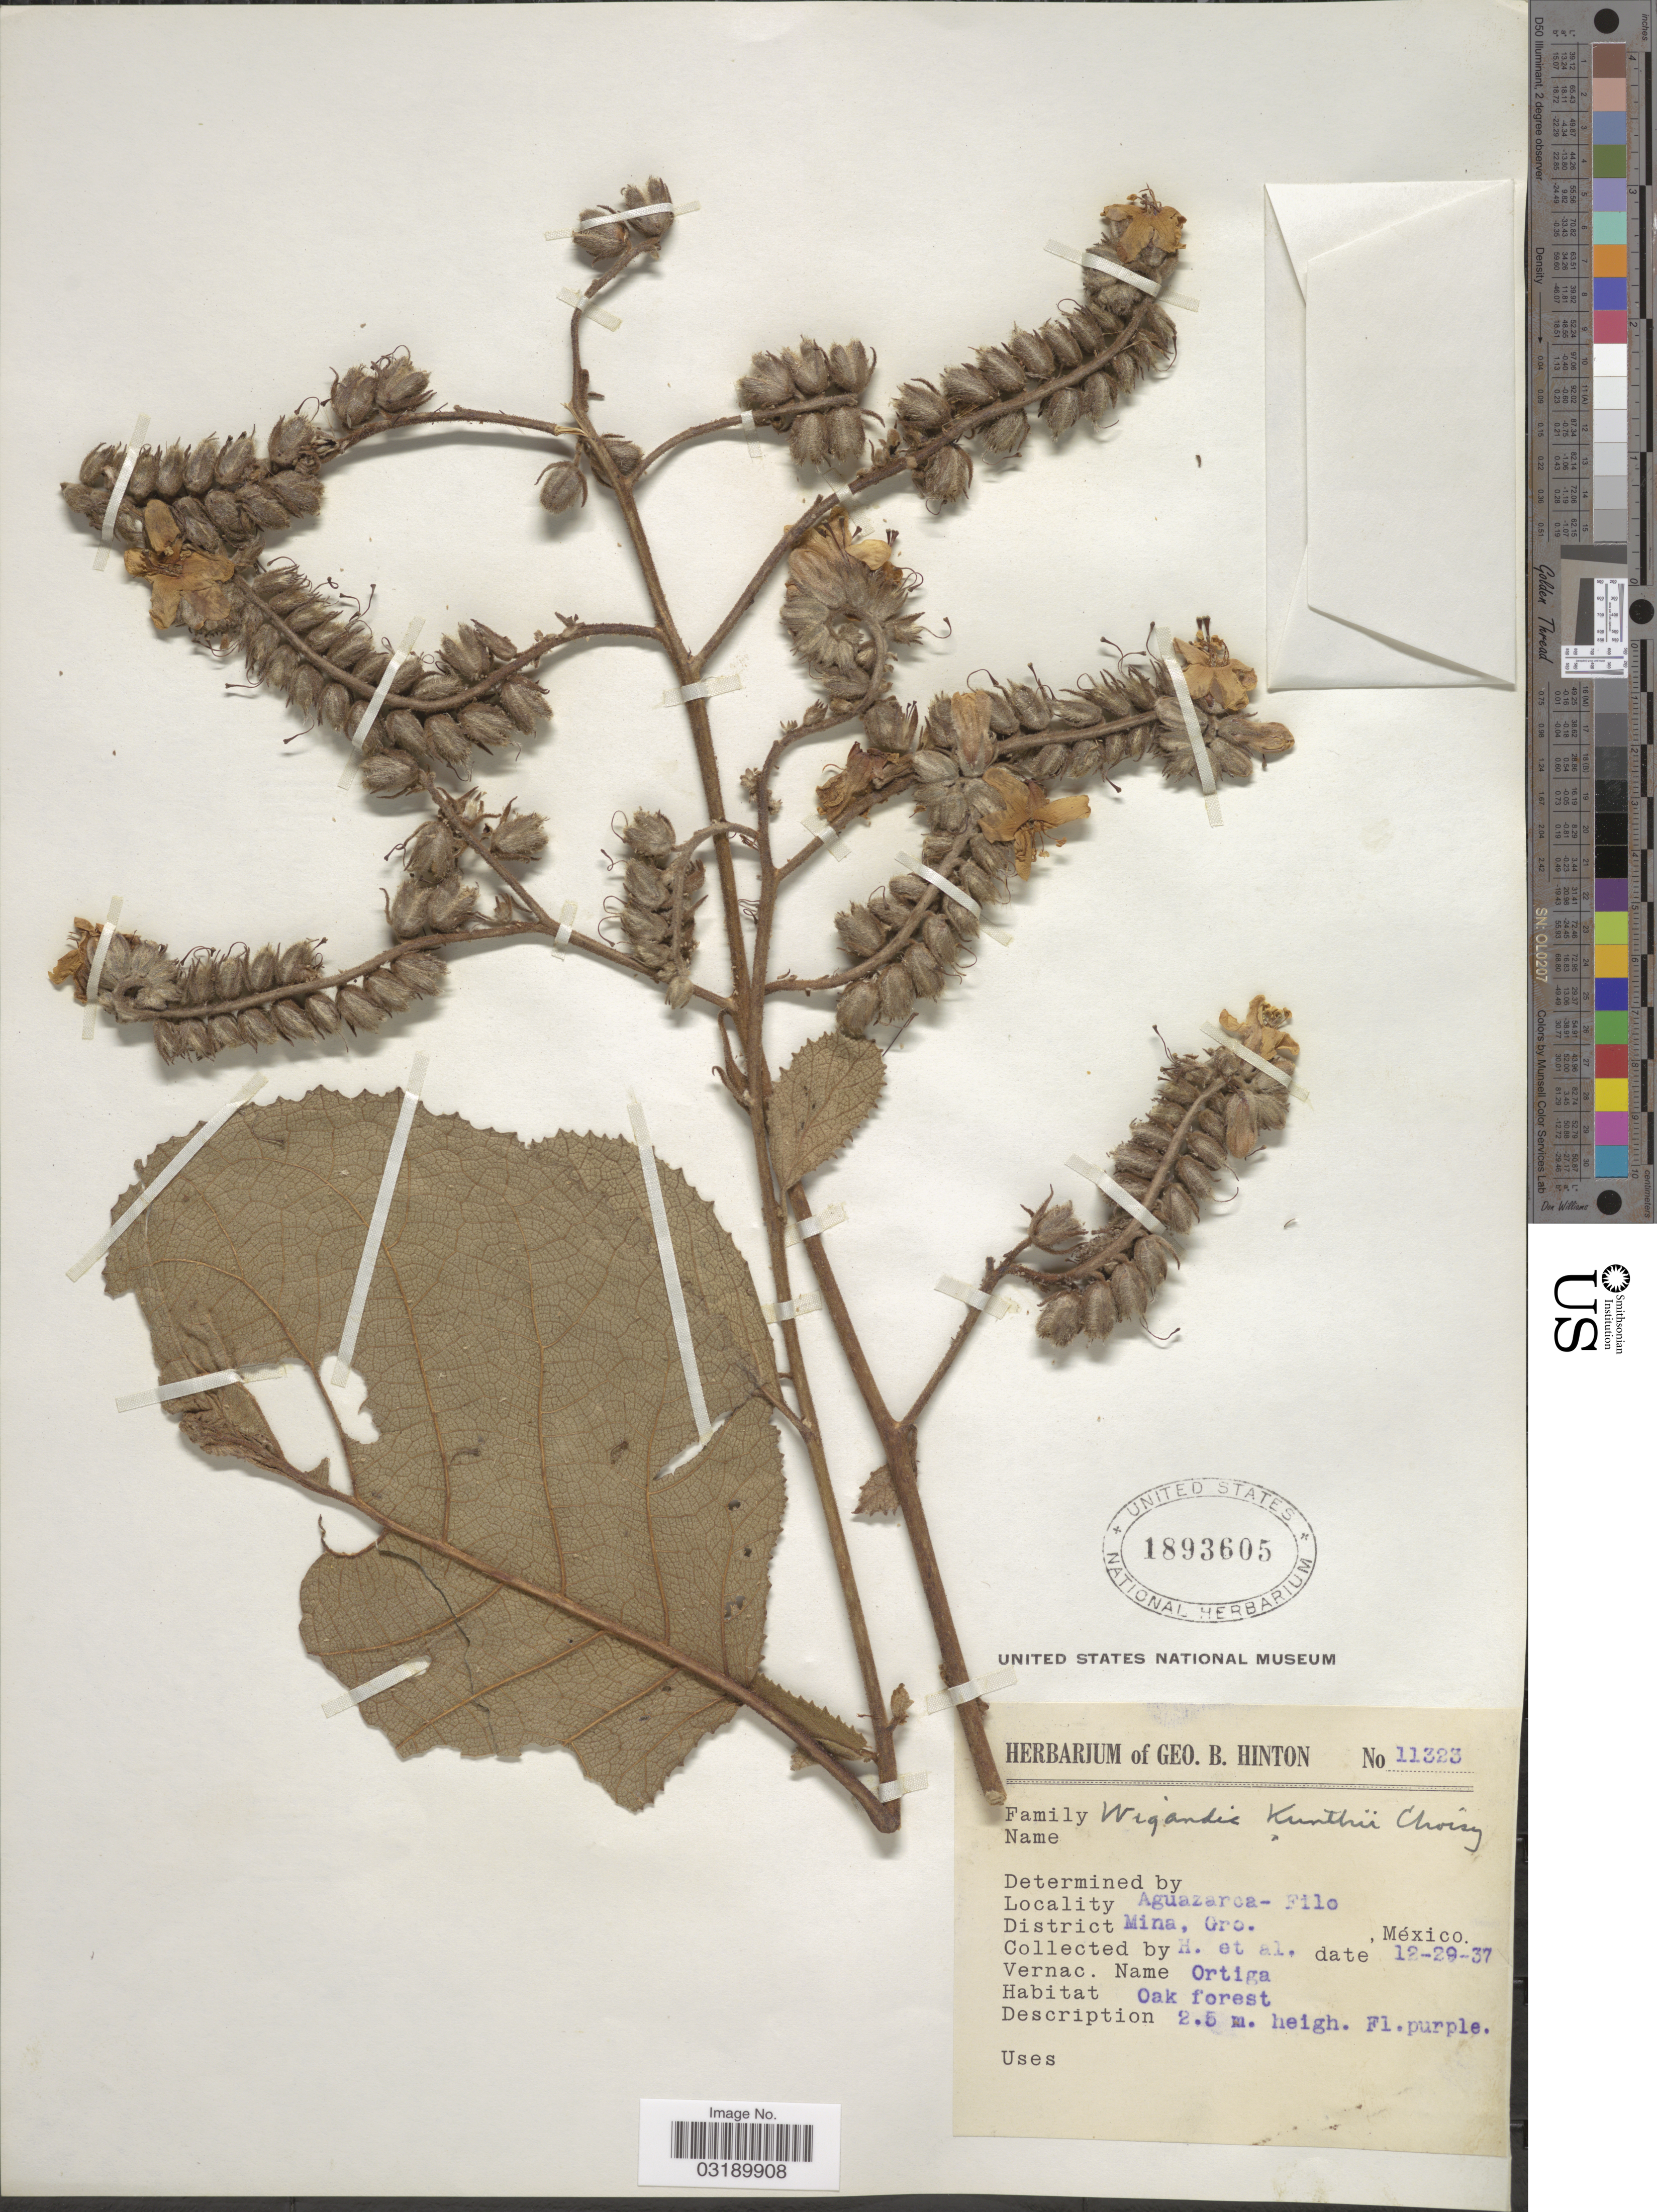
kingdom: Plantae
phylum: Tracheophyta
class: Magnoliopsida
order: Boraginales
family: Namaceae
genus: Wigandia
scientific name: Wigandia kunthii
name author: Choisy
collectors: G. B. Hinton & et al.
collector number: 11323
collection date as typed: Transcribed d/m/y: 29/12/37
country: Mexico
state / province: Guerrero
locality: Aguazarca- Filo. District Mina.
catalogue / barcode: US 1893605